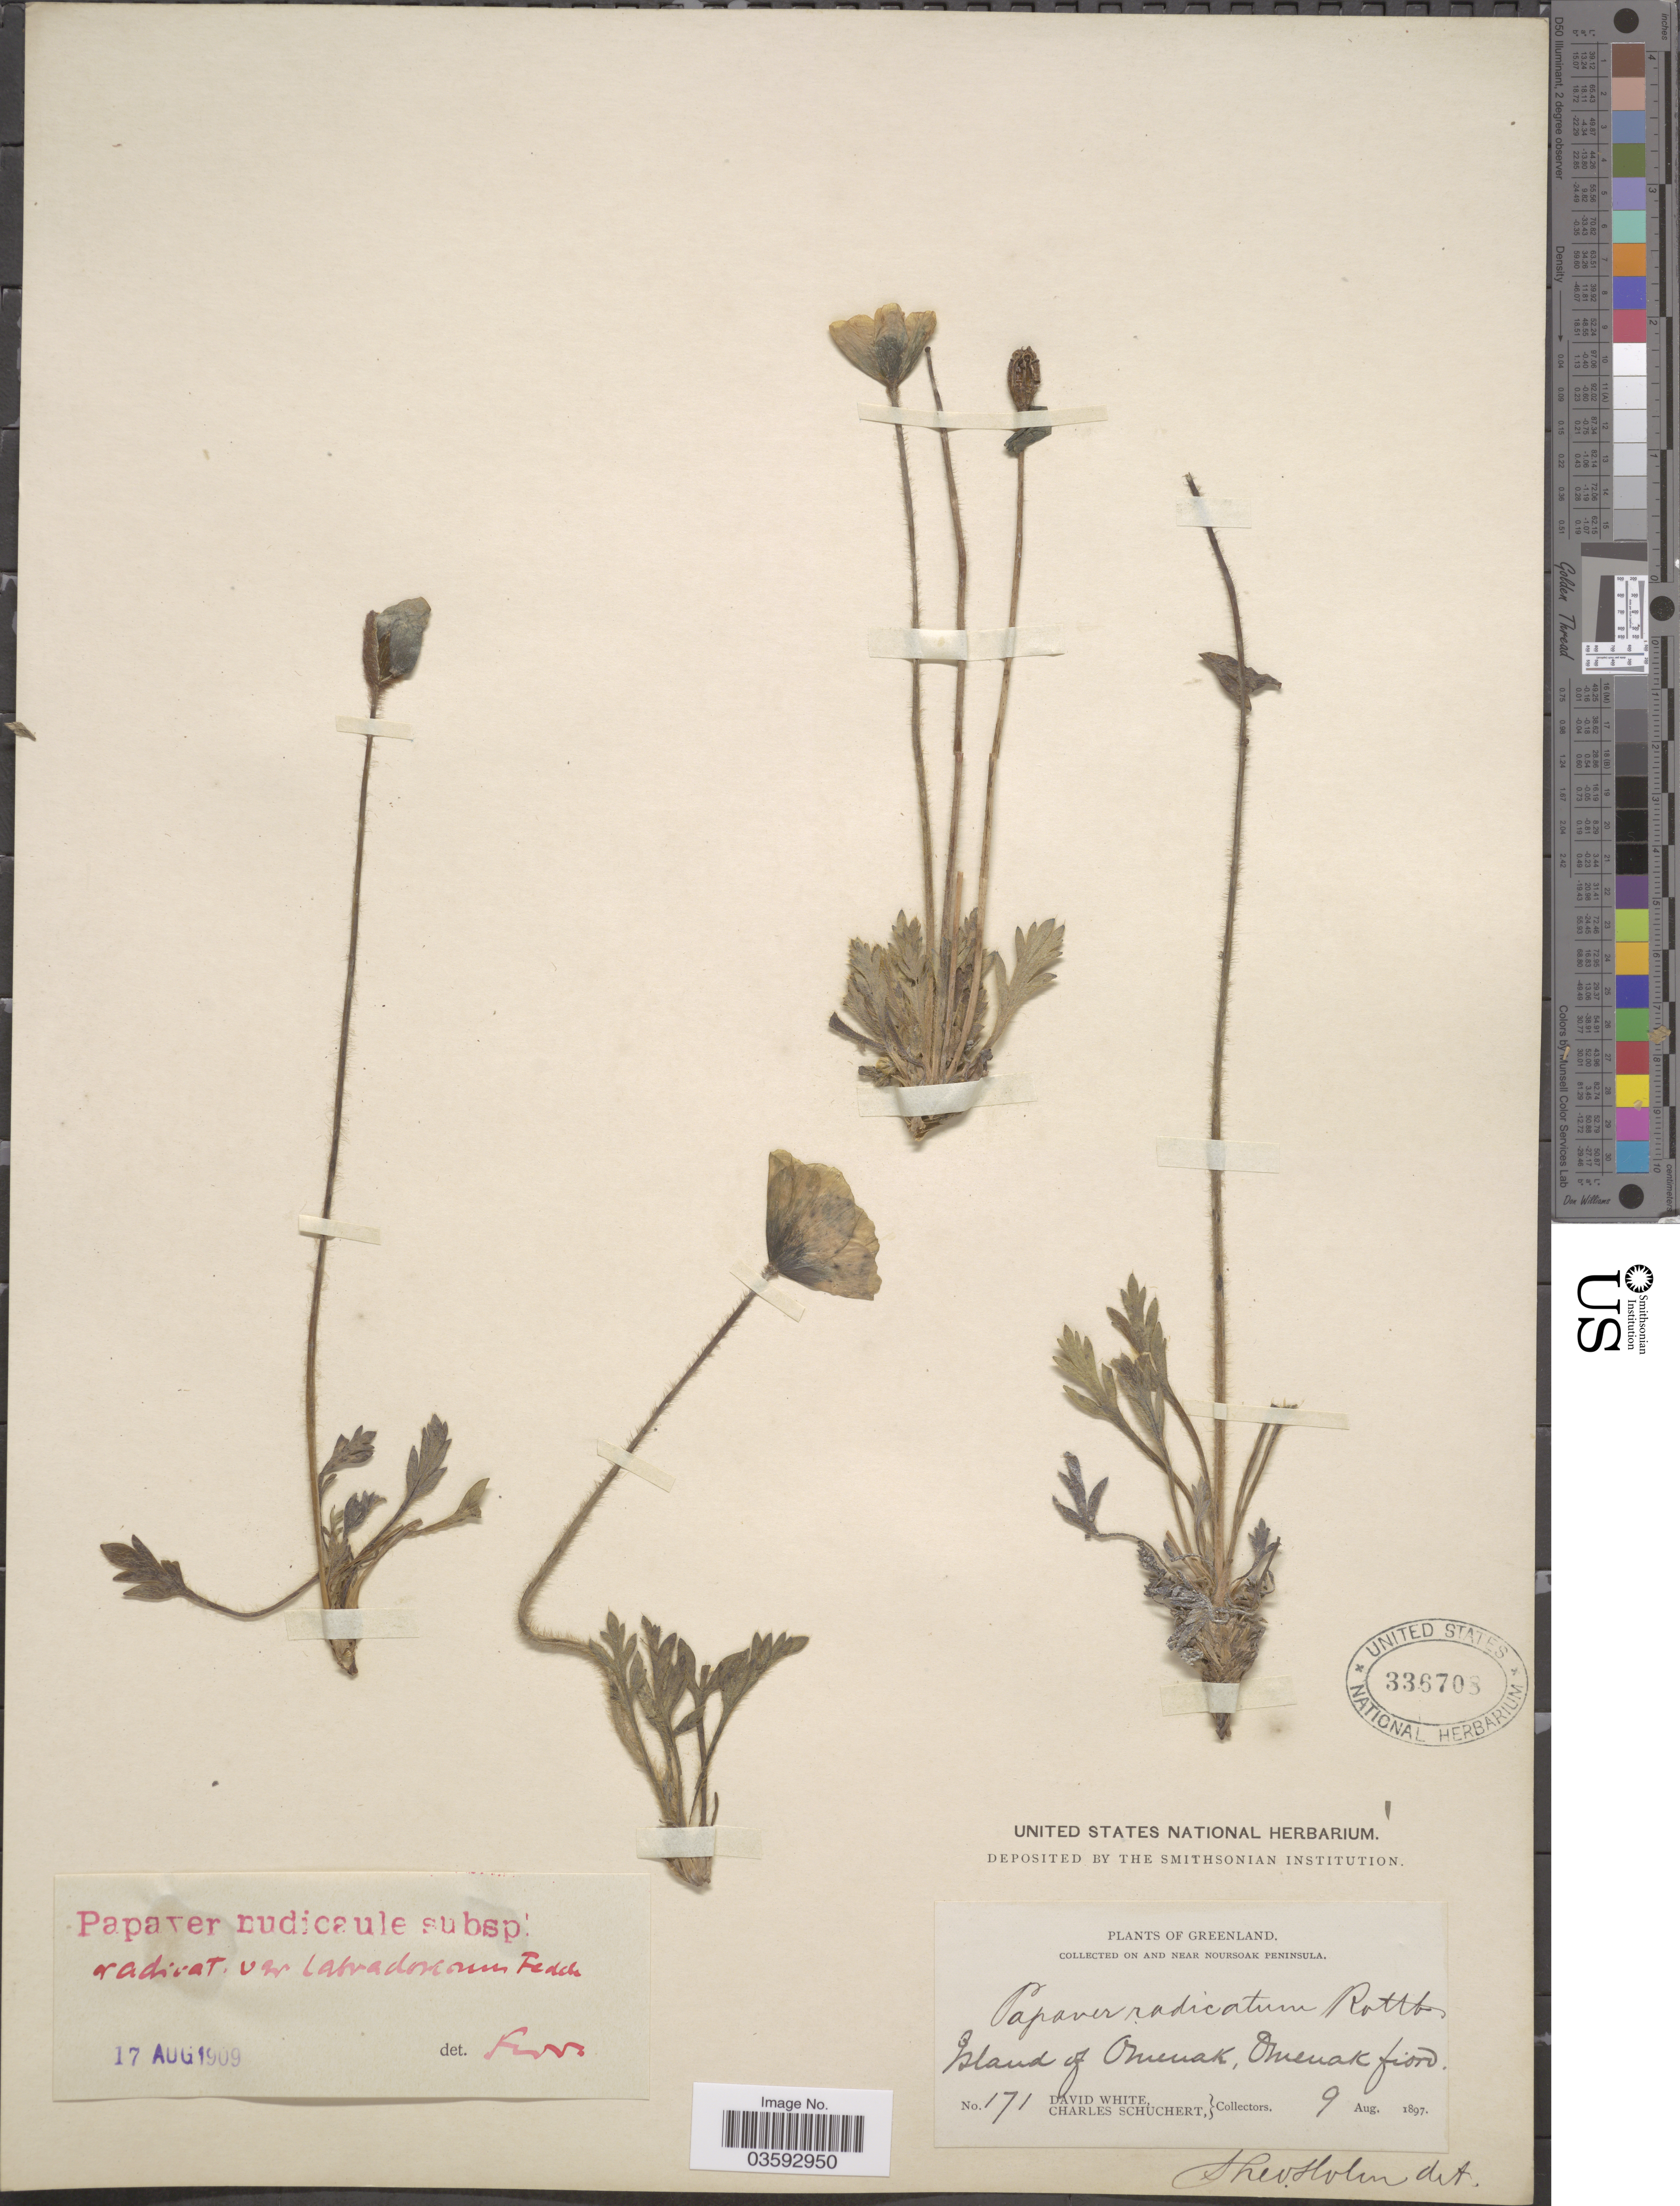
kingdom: Plantae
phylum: Tracheophyta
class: Magnoliopsida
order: Ranunculales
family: Papaveraceae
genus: Papaver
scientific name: Papaver nudicaule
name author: L.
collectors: D. White & C. Schuchert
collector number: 171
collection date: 1897-08-09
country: Greenland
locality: On and near Noursoak Peninsula. Island of Omenak, Omenak fiord.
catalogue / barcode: US 336708